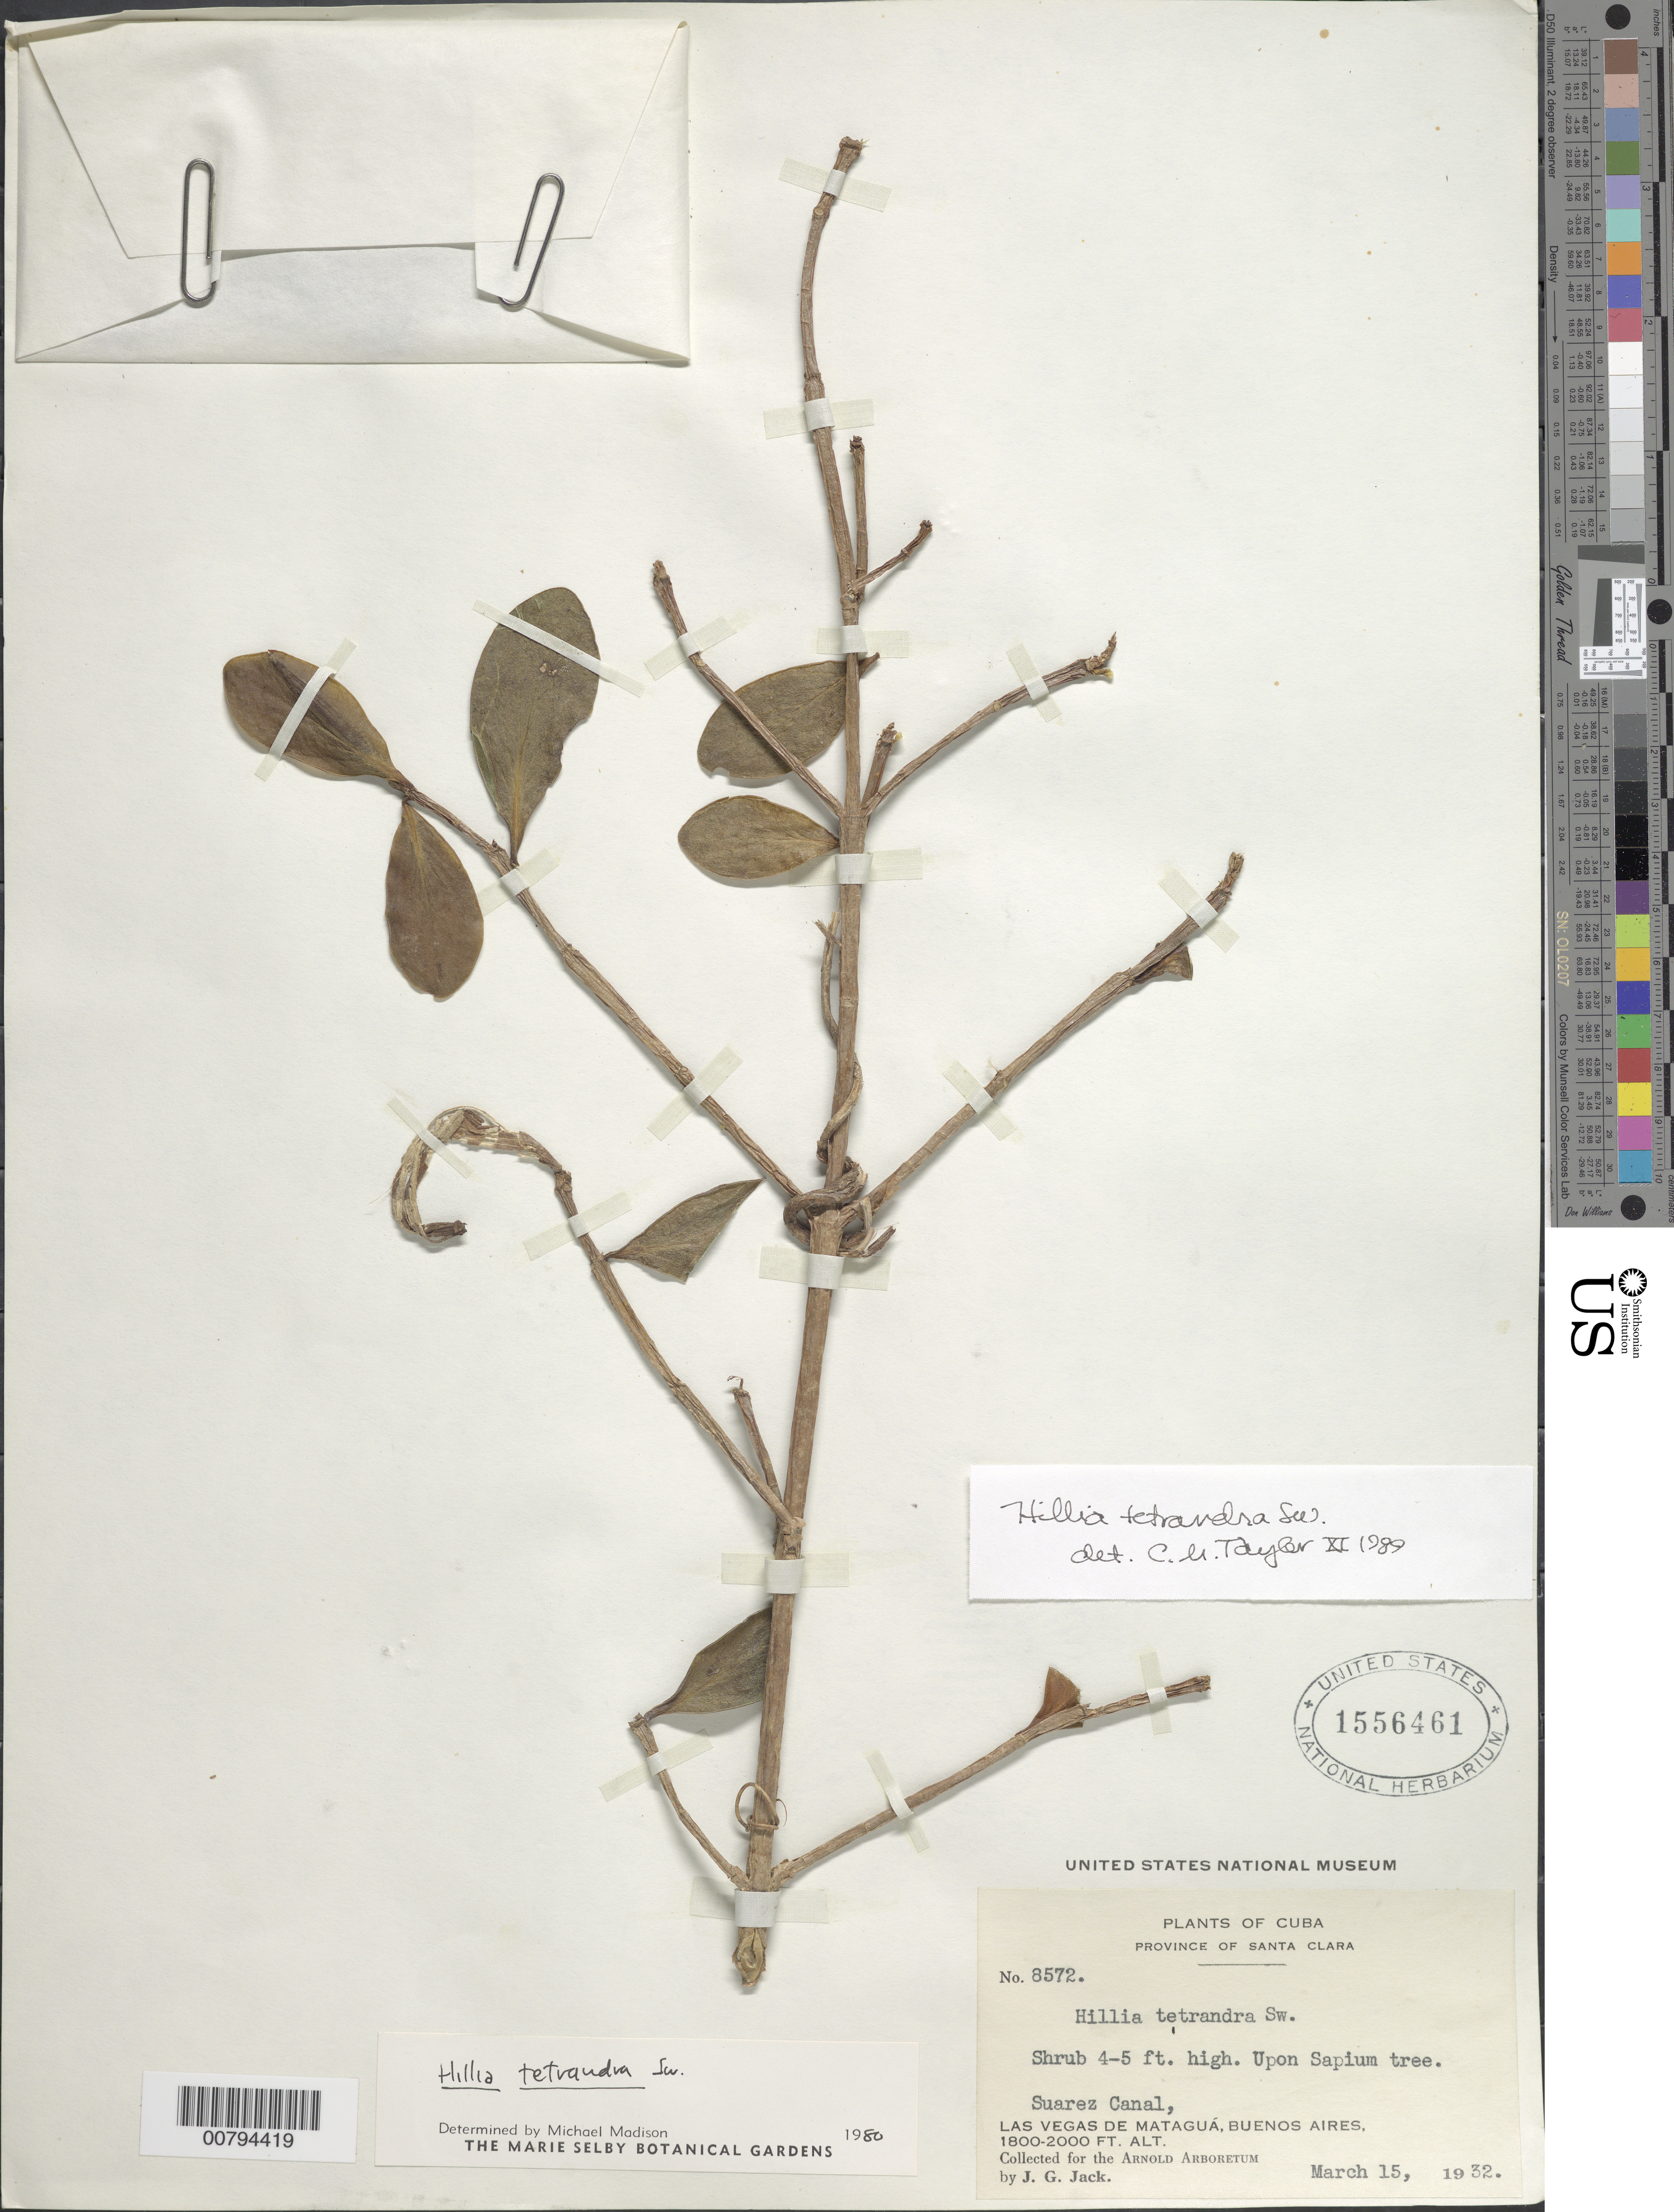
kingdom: Plantae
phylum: Tracheophyta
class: Magnoliopsida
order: Gentianales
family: Rubiaceae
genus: Hillia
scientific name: Hillia tetrandra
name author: Sw.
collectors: J. G. Jack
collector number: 8572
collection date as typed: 15 Mar 1932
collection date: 1932-03-15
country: Cuba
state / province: Las Villas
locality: Suarez Canal, Las Vegas de Matagua, Buenos Aires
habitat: On Sapium tree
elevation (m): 549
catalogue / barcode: US 1556461